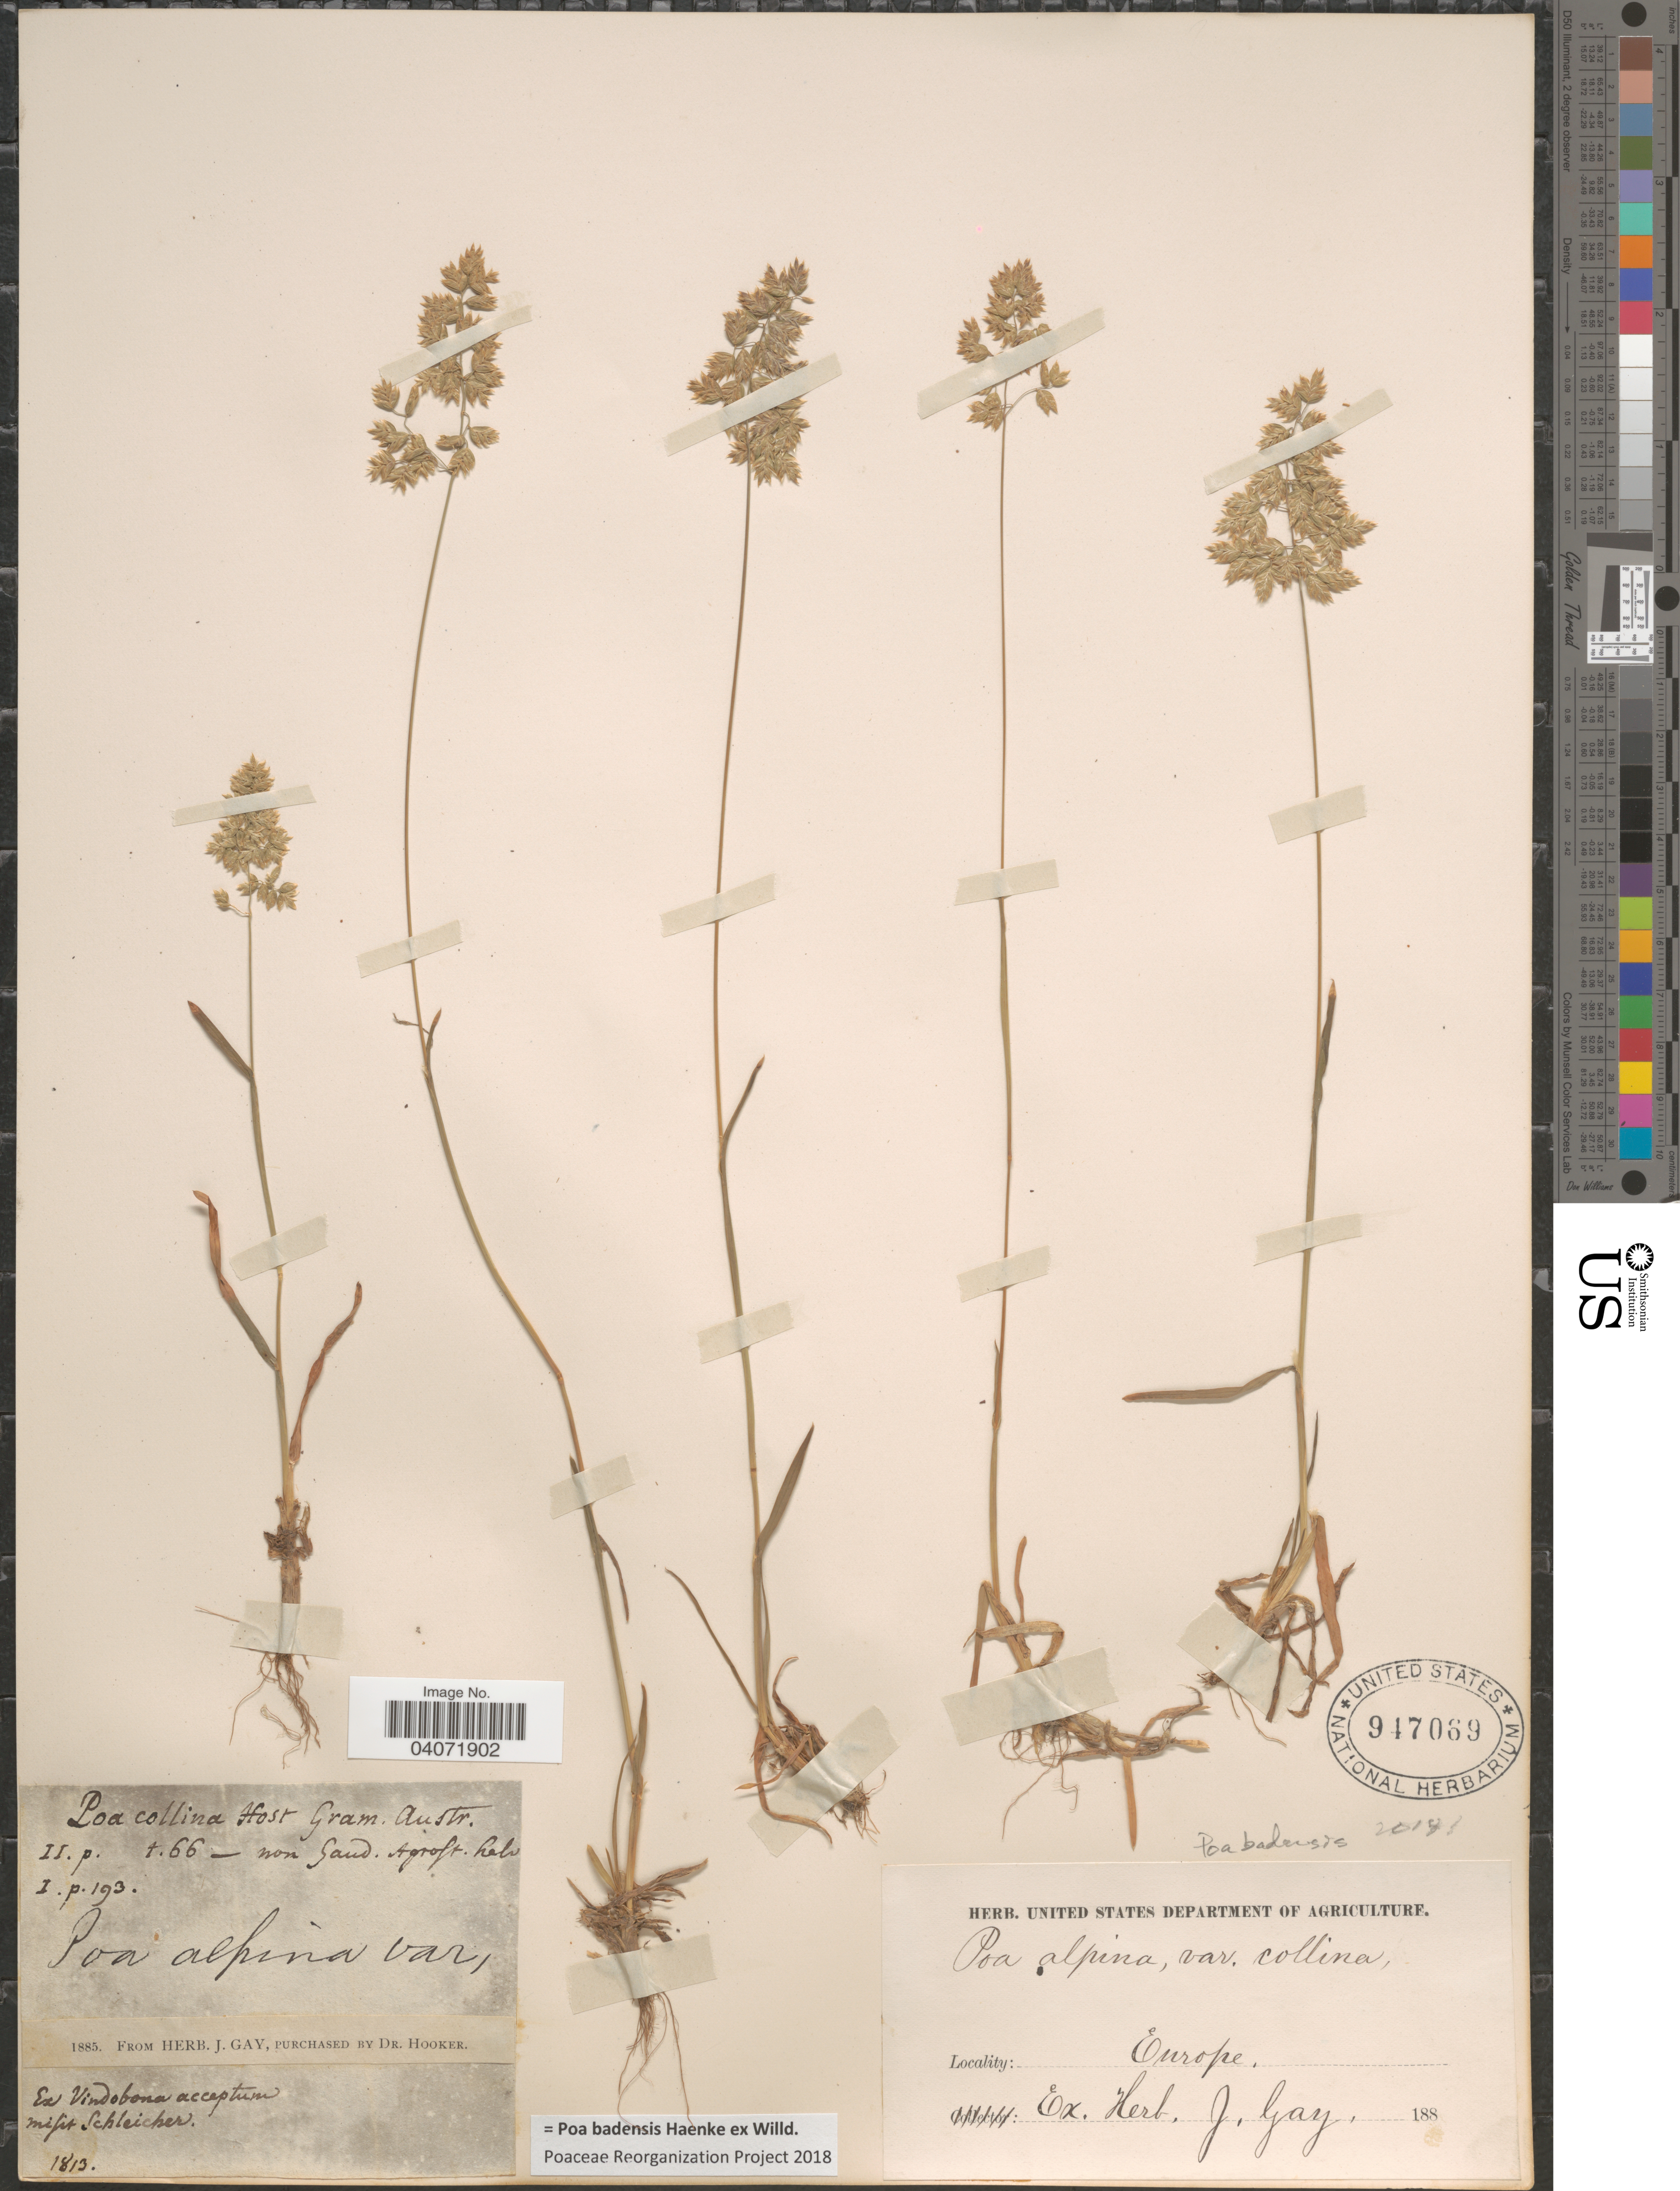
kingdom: Plantae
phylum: Tracheophyta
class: Liliopsida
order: Poales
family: Poaceae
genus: Poa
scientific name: Poa badensis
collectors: ex herb. J. Gay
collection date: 1813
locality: Europe.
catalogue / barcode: US 947069